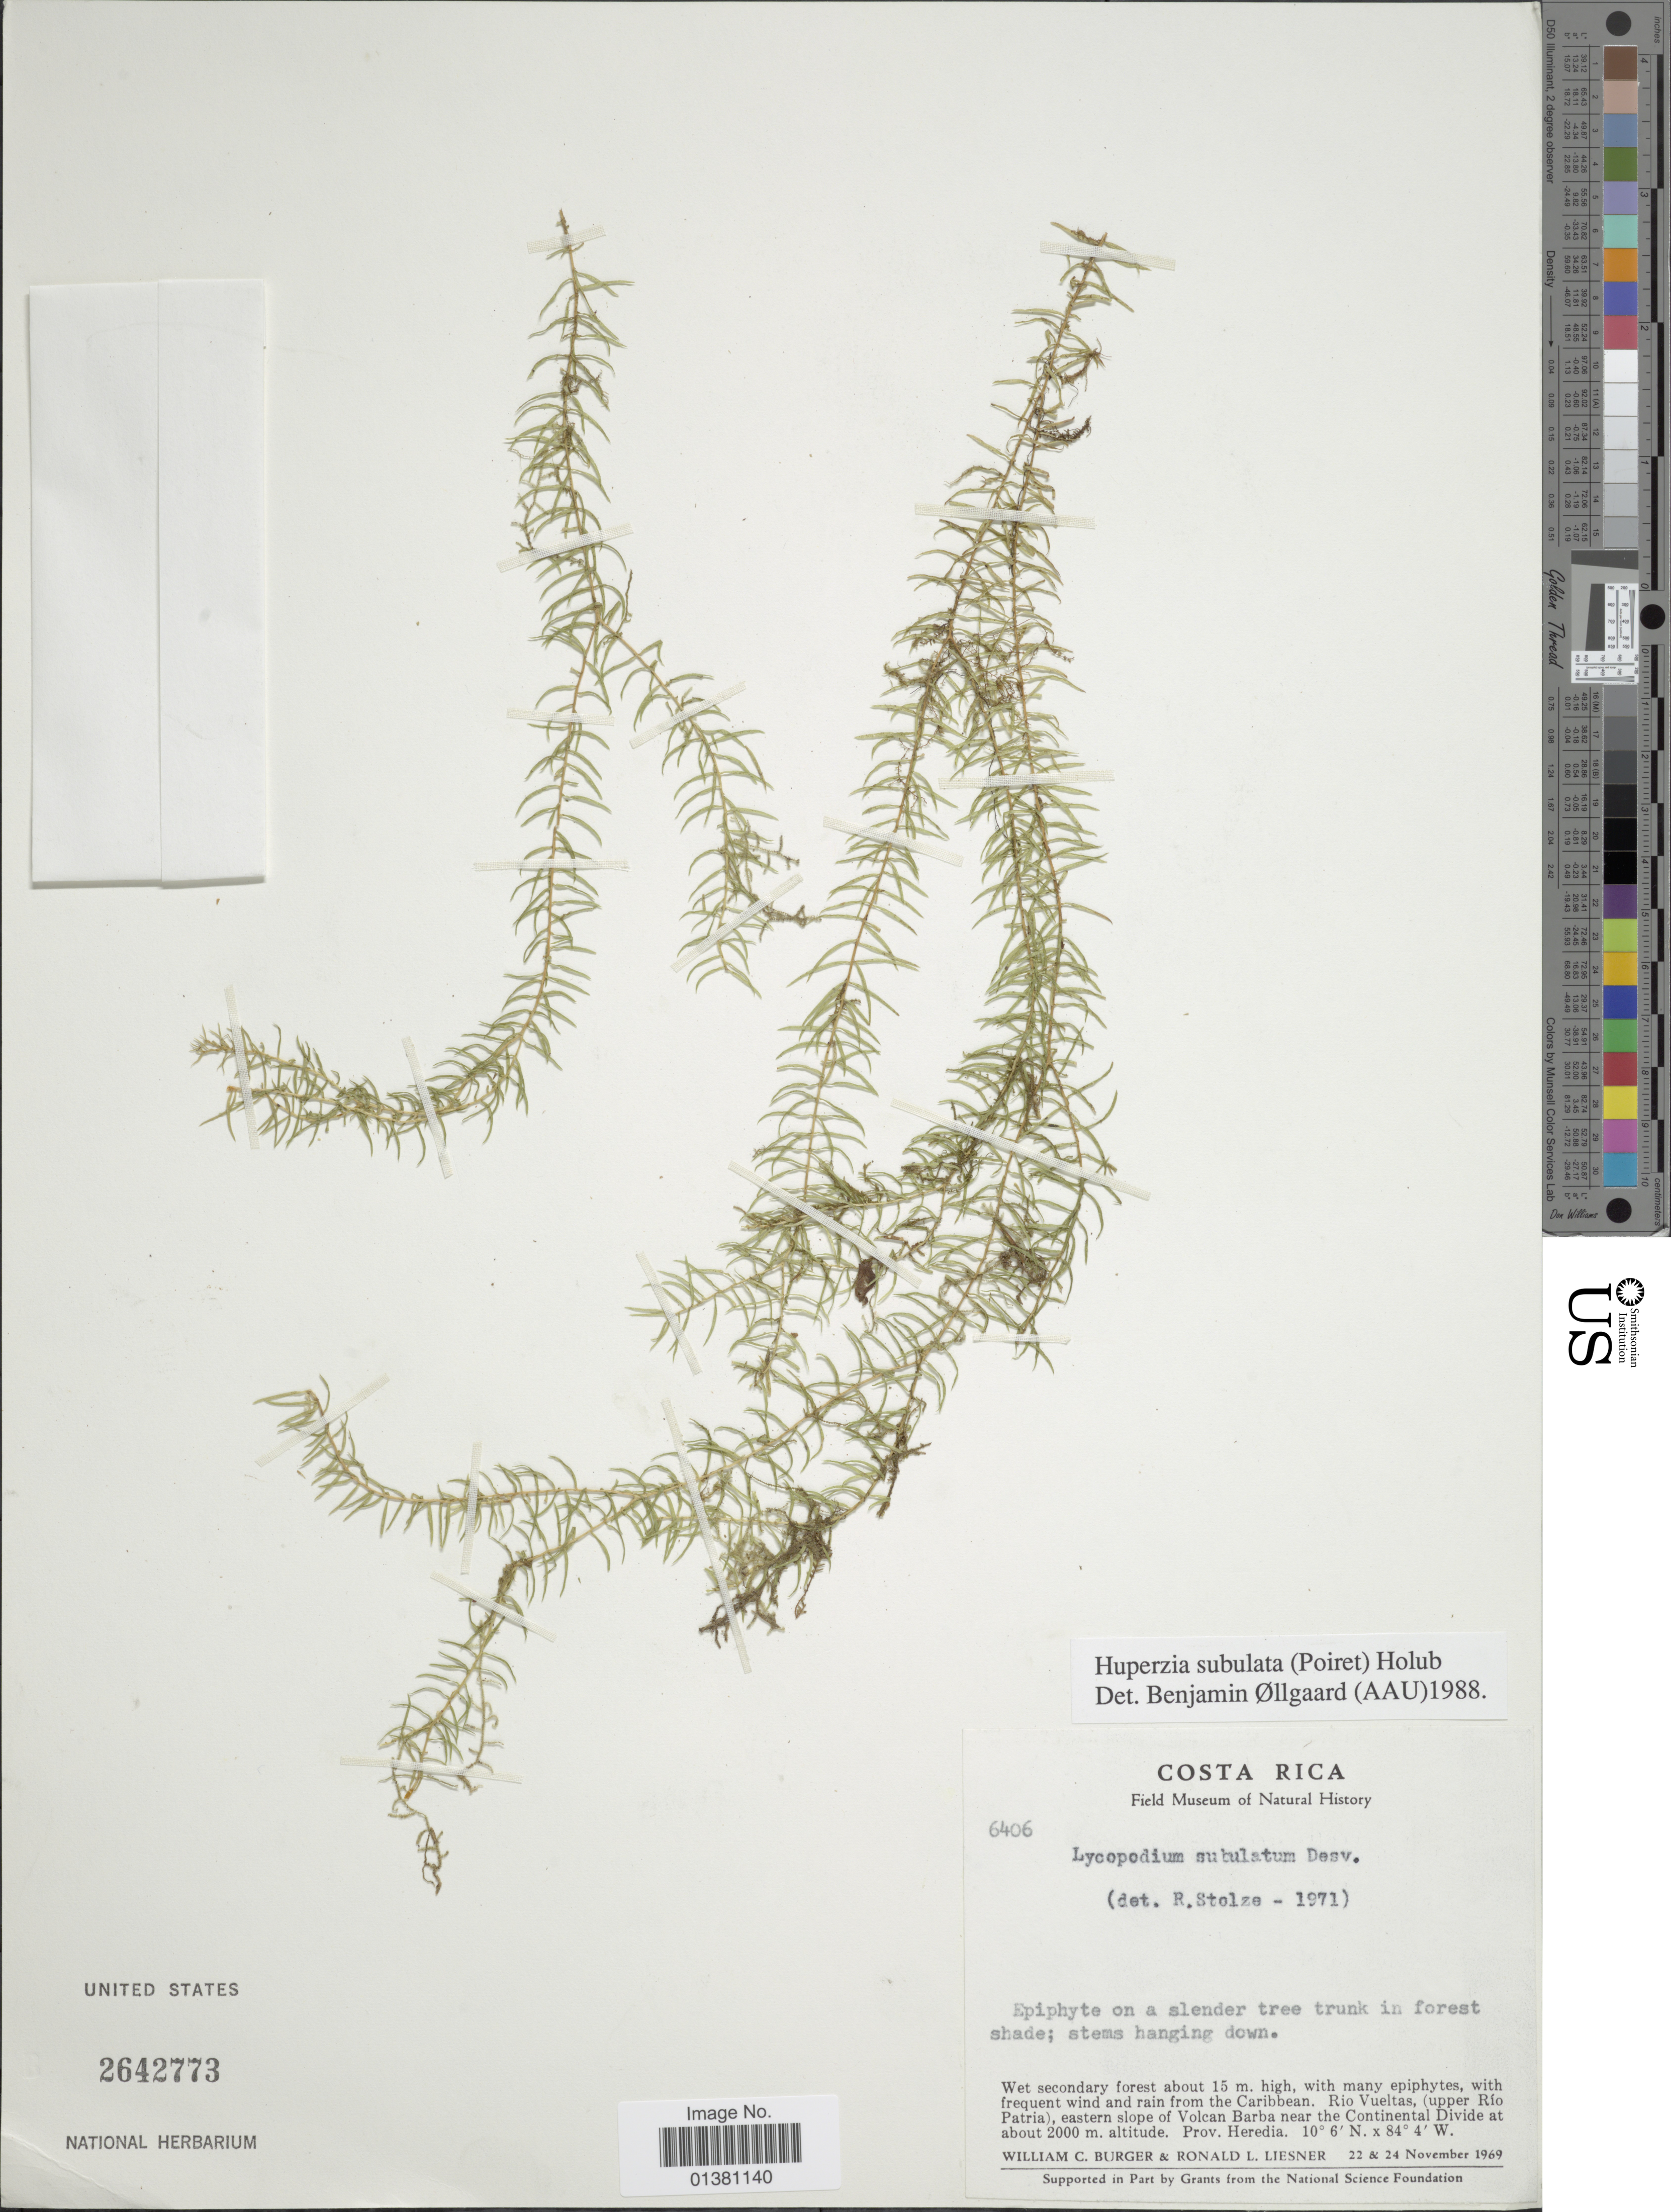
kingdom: Plantae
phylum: Tracheophyta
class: Lycopodiopsida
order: Lycopodiales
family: Lycopodiaceae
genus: Phlegmariurus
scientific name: Phlegmariurus subulatus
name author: (Desv. ex Poir.) B. Øllg.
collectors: W. Burger & R. L. Liesner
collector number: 6406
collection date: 1969-11-22/1969-11-24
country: Costa Rica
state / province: Heredia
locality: Rio Vueltas (upper Rio Patria), eastern slope of Volcan Barba near the Continental, prov Heredia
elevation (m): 2000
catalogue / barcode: US 2642773